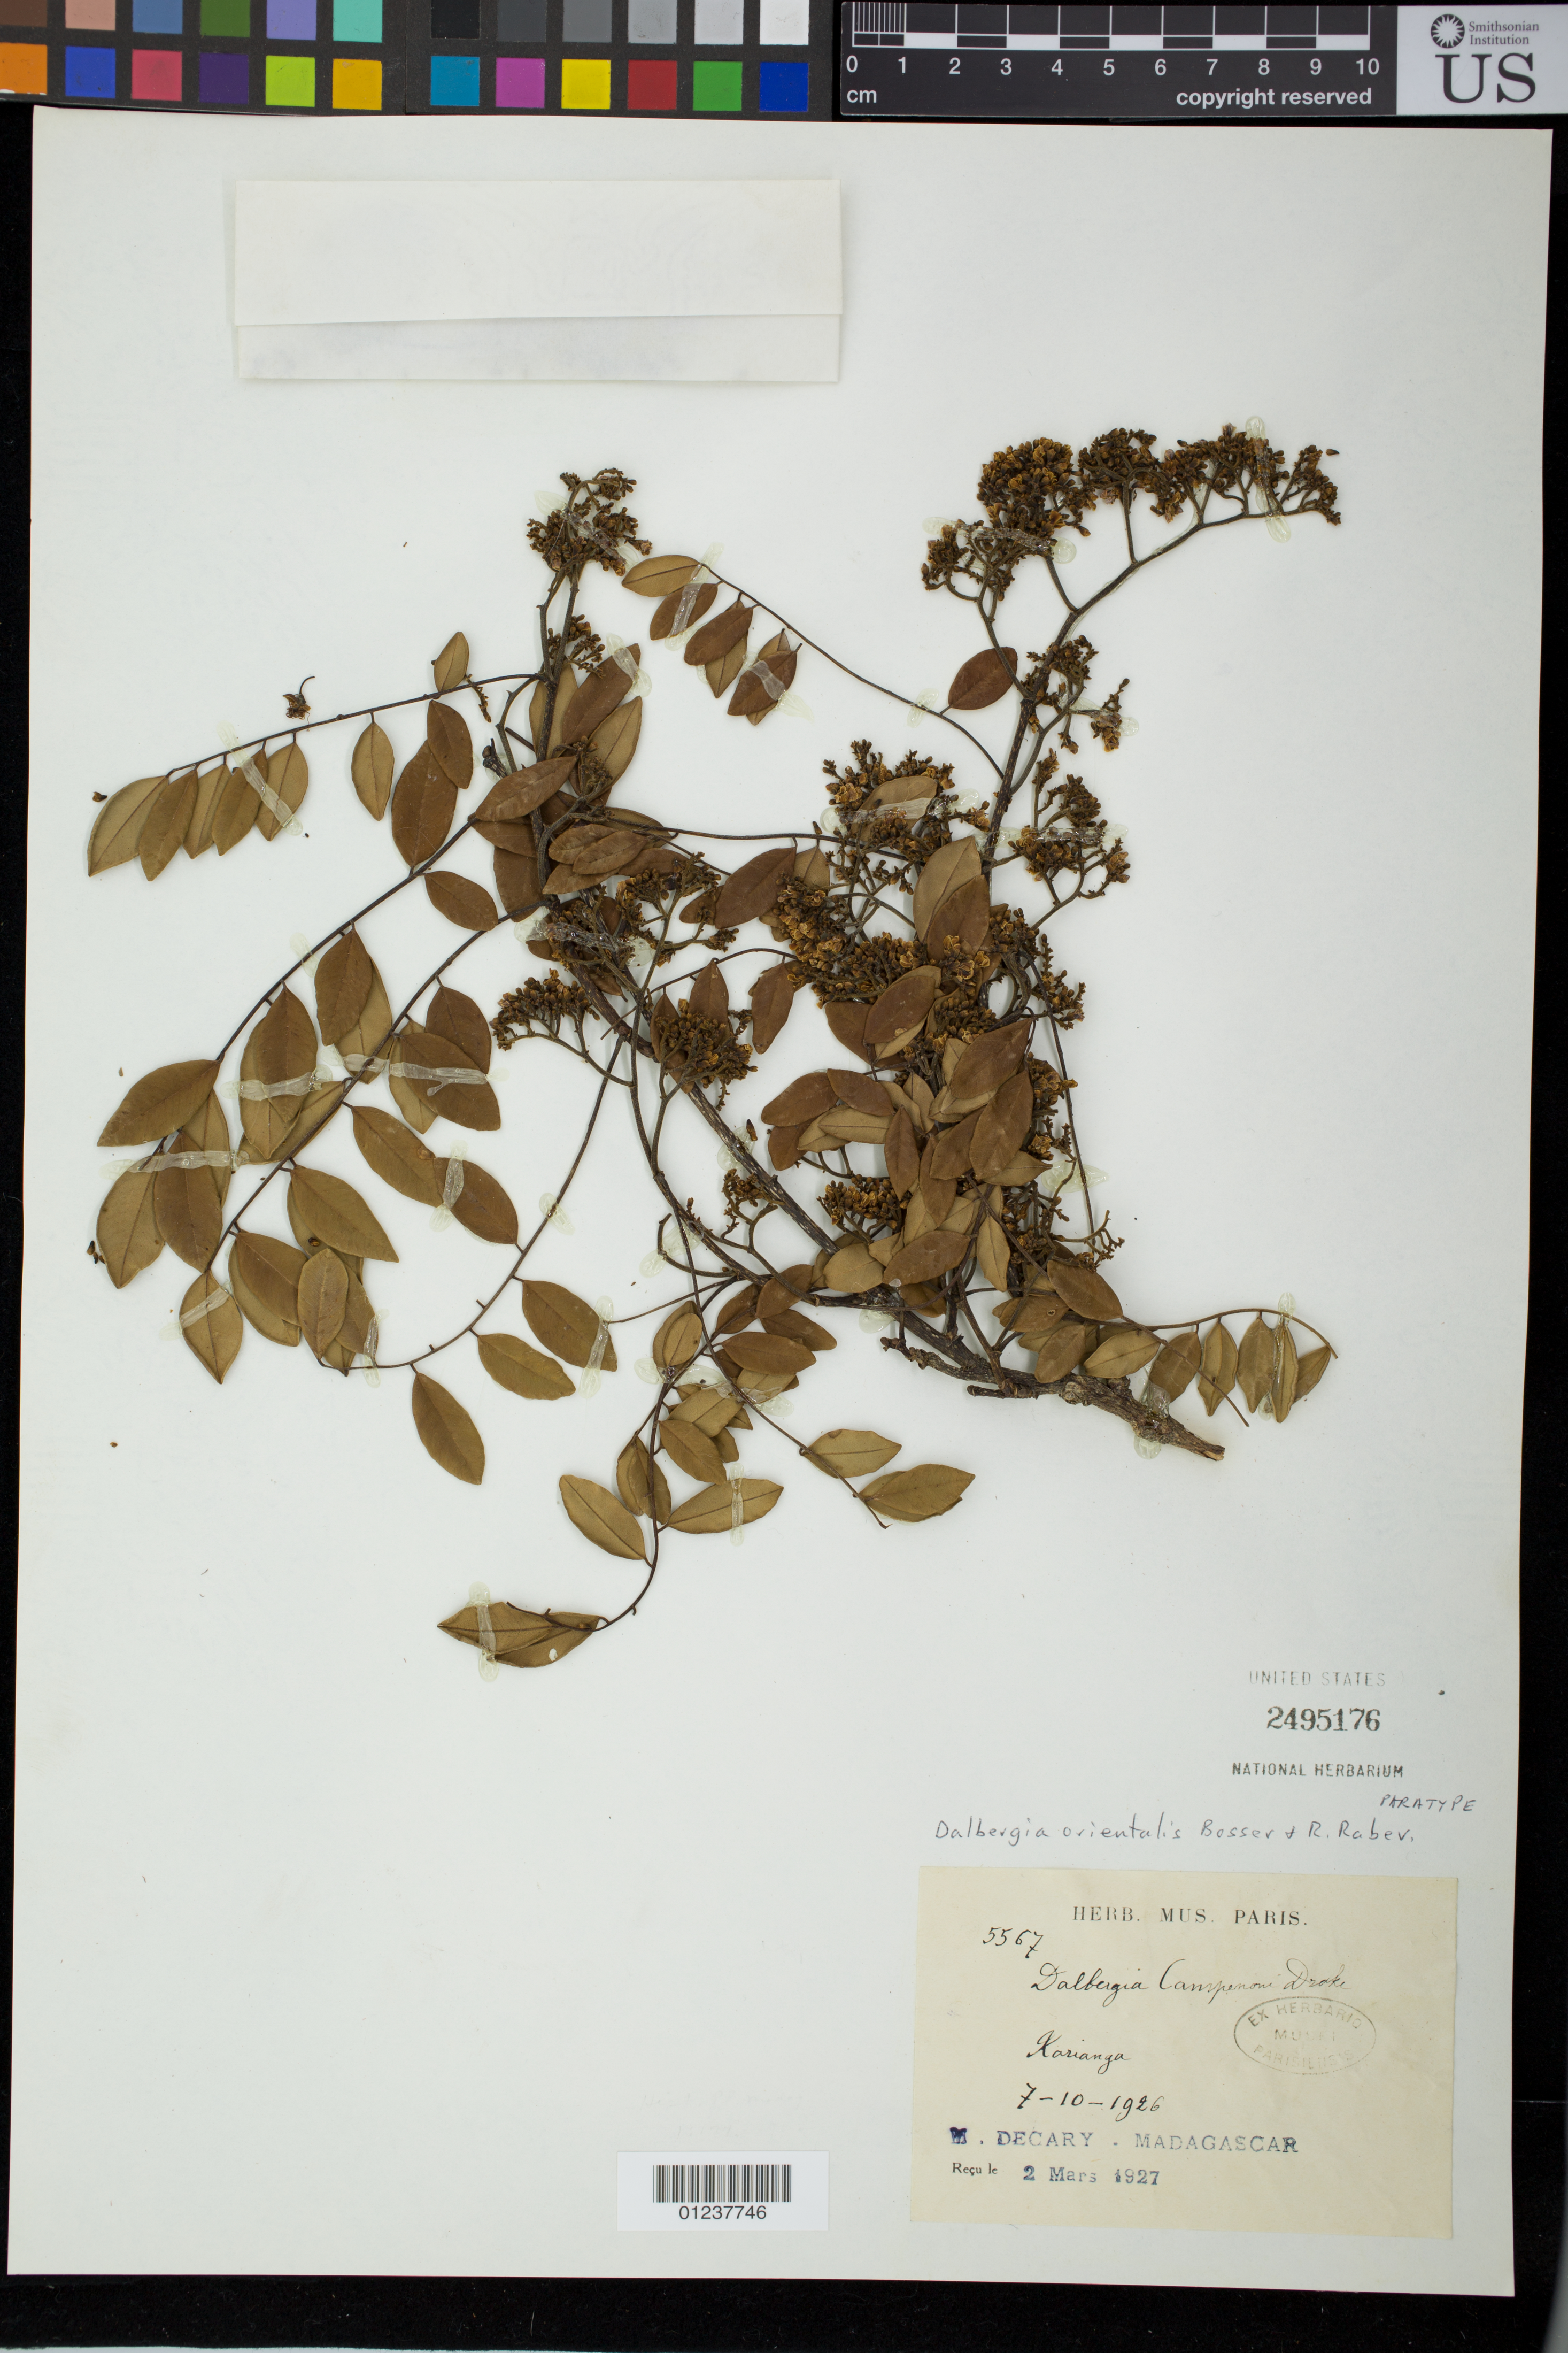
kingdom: Plantae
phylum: Tracheophyta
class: Magnoliopsida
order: Fabales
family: Fabaceae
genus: Dalbergia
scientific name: Dalbergia orientalis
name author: Bosser & R. Rabev.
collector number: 5567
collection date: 1926-10-07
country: Madagascar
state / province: Atsimo-Atsinanana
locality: Karianga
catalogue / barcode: US 2495176